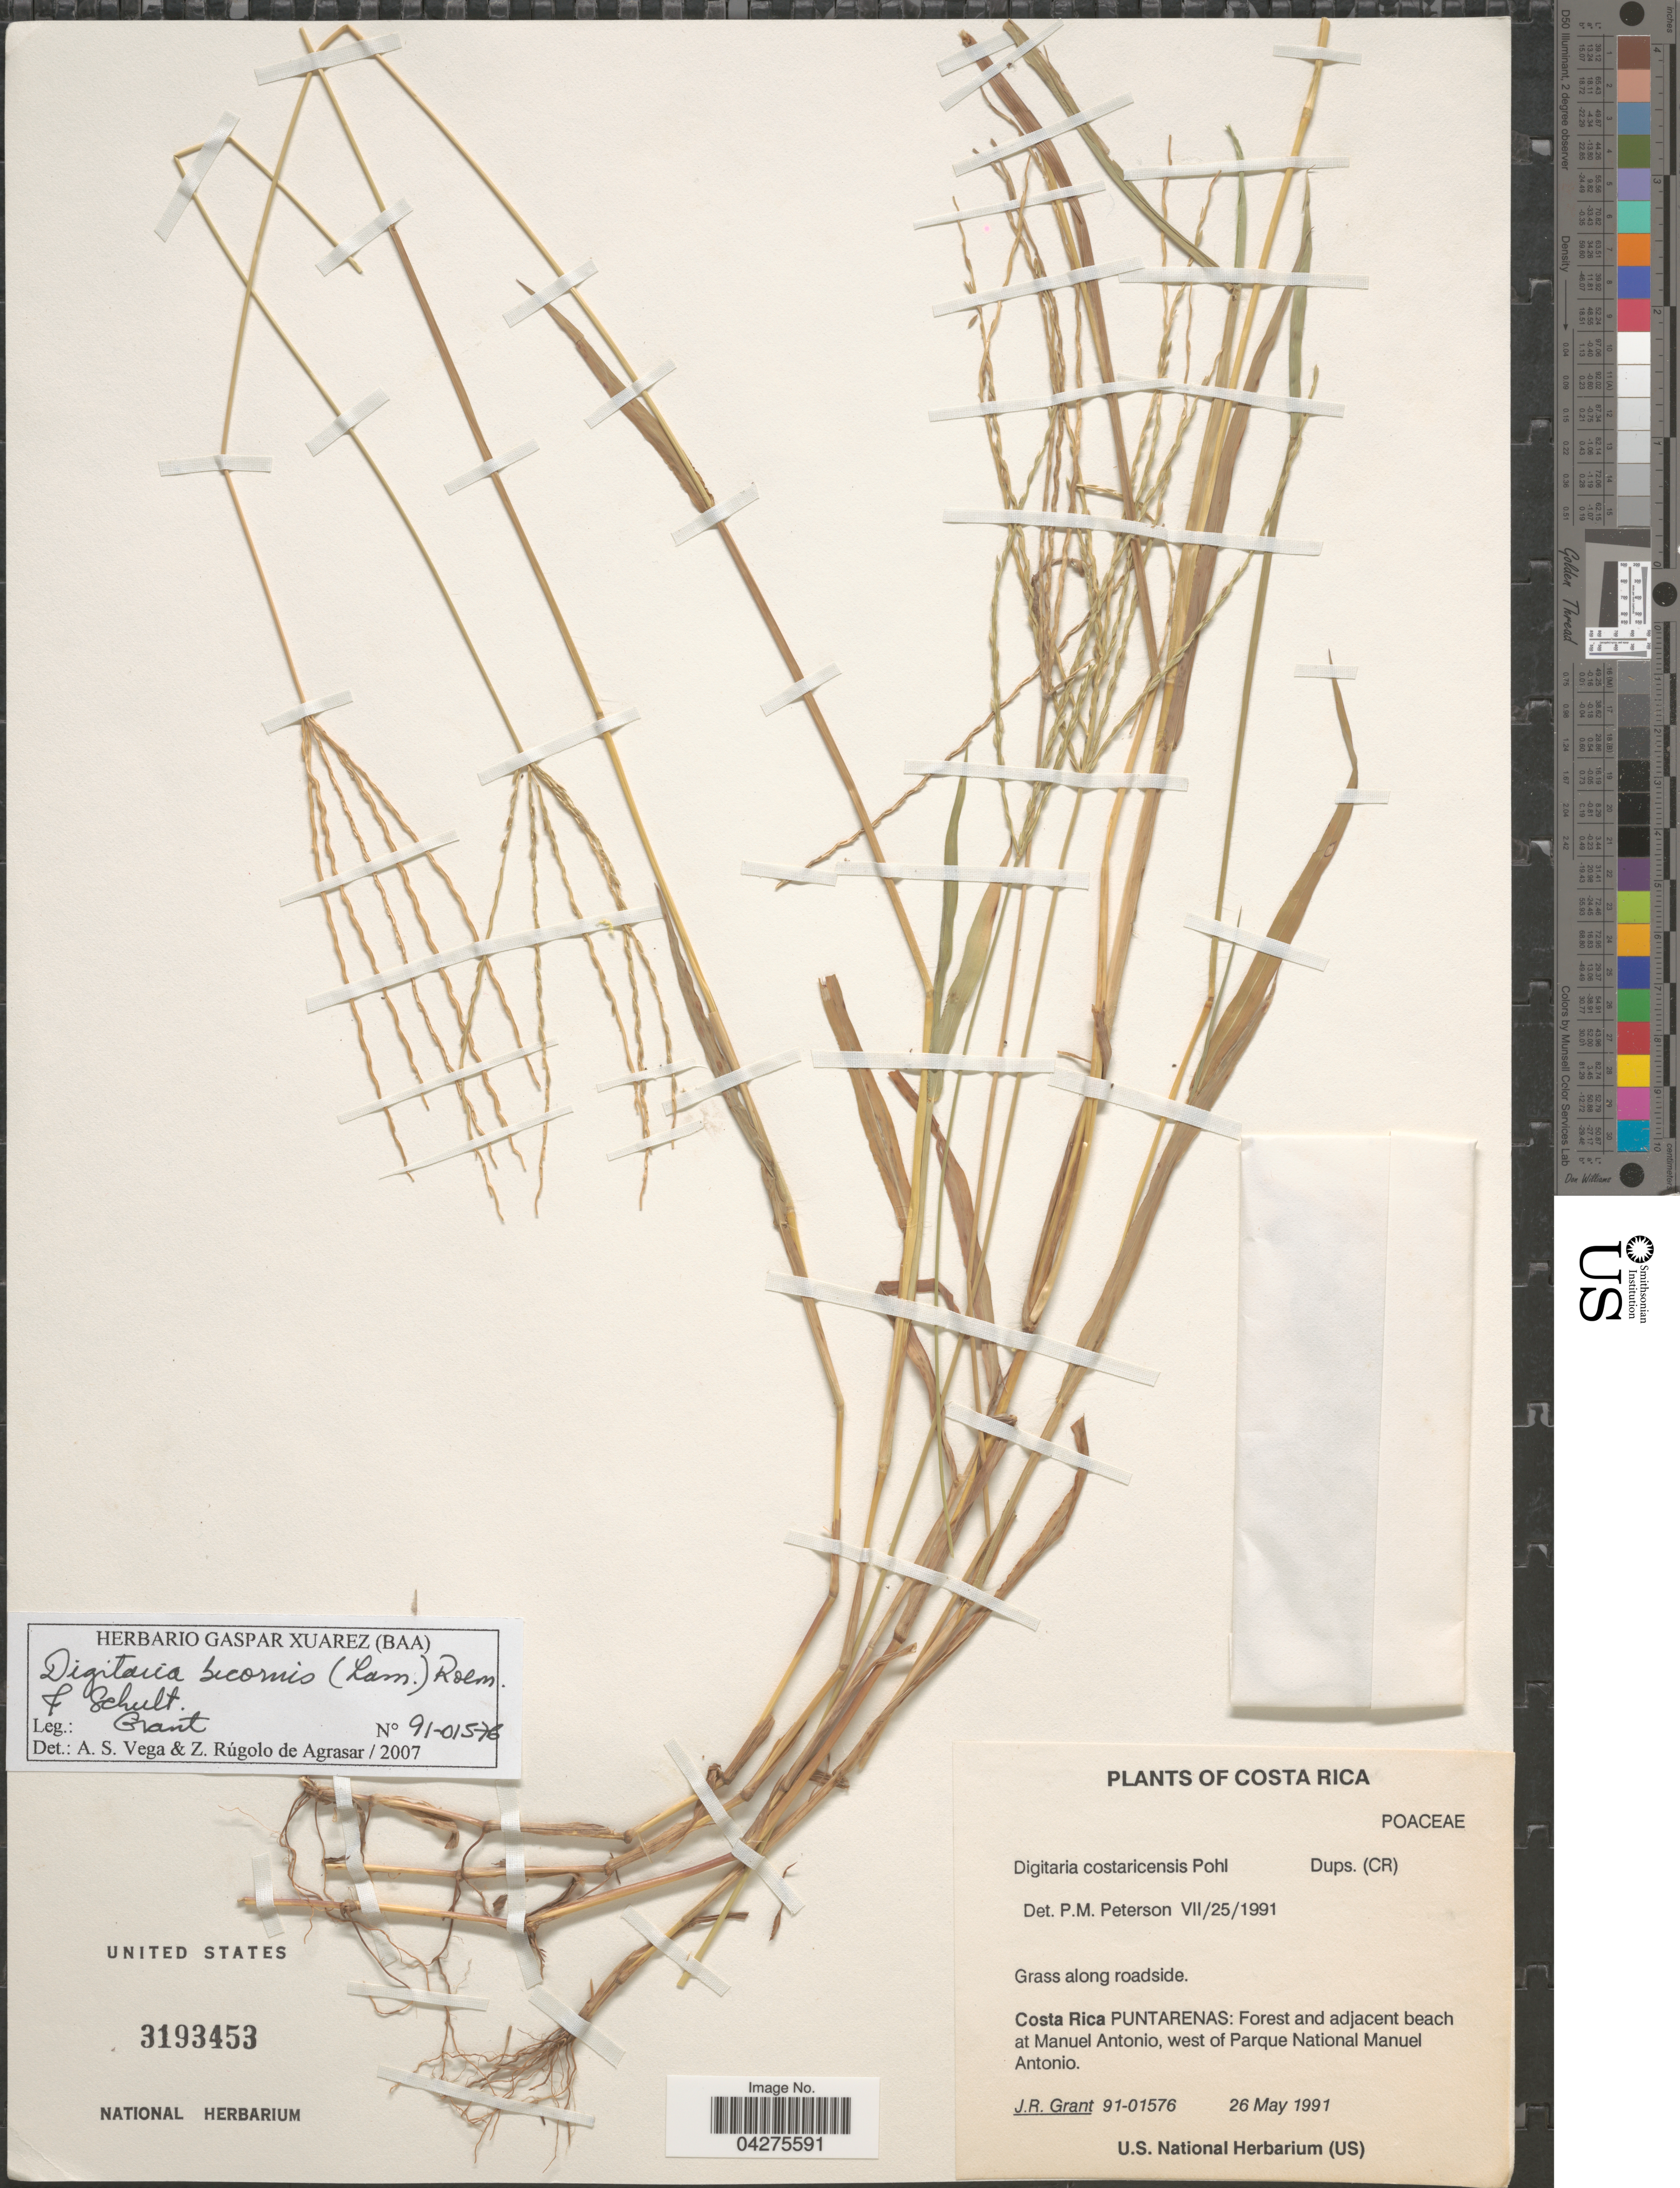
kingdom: Plantae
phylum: Tracheophyta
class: Liliopsida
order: Poales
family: Poaceae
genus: Digitaria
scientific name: Digitaria bicornis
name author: (Lam.) Roem. & Schult.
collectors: J. Grant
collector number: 91-01576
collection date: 1991-05-26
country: Costa Rica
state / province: Puntarenas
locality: Forest and adjacent beach at Manuel Antonio, west of Parque National Manuel Antonio.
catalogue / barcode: US 3193453